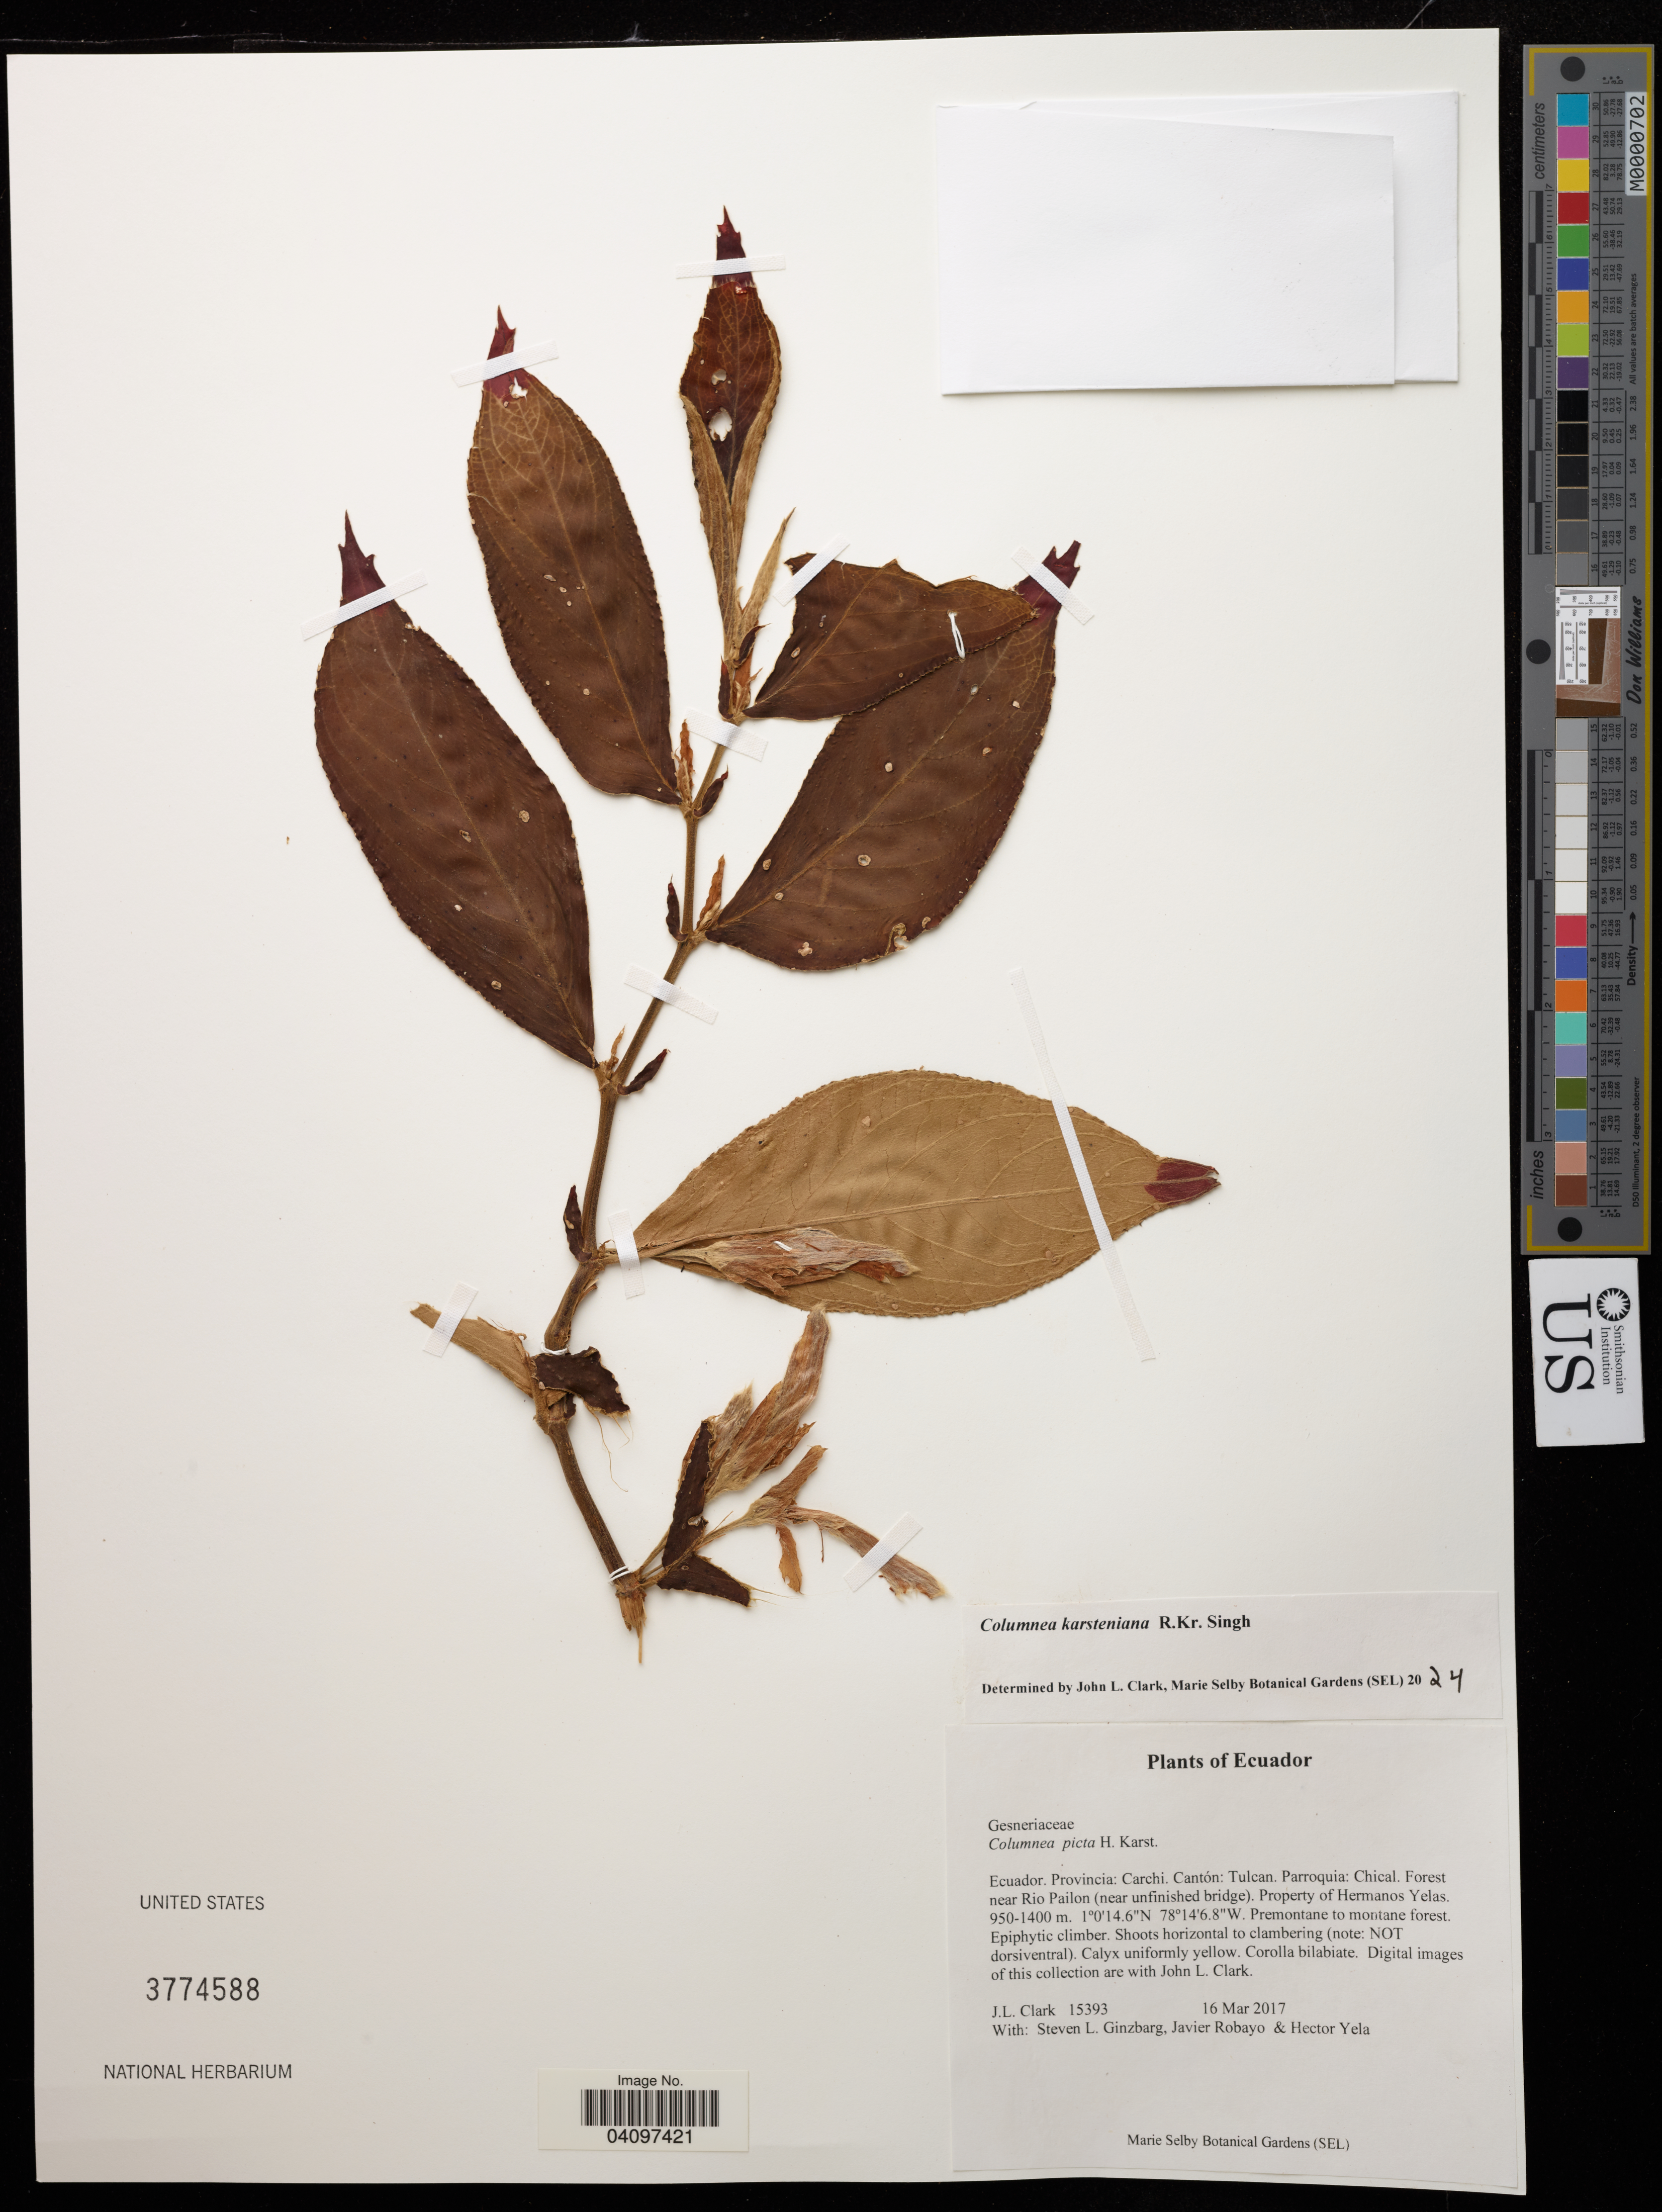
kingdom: Plantae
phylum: Tracheophyta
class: Magnoliopsida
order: Lamiales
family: Gesneriaceae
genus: Columnea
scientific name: Columnea karsteniana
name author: Singh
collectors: J. Clark, S. Ginzbarg & J. Robayo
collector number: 15393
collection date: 2017-03-16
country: Ecuador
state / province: Carchi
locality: Cantón: Tulcan. Parroquia: Chical. Forest near Rio Pailon (near unfinished bridge). Property of Hermanos Yelas.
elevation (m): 950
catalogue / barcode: US 3774588